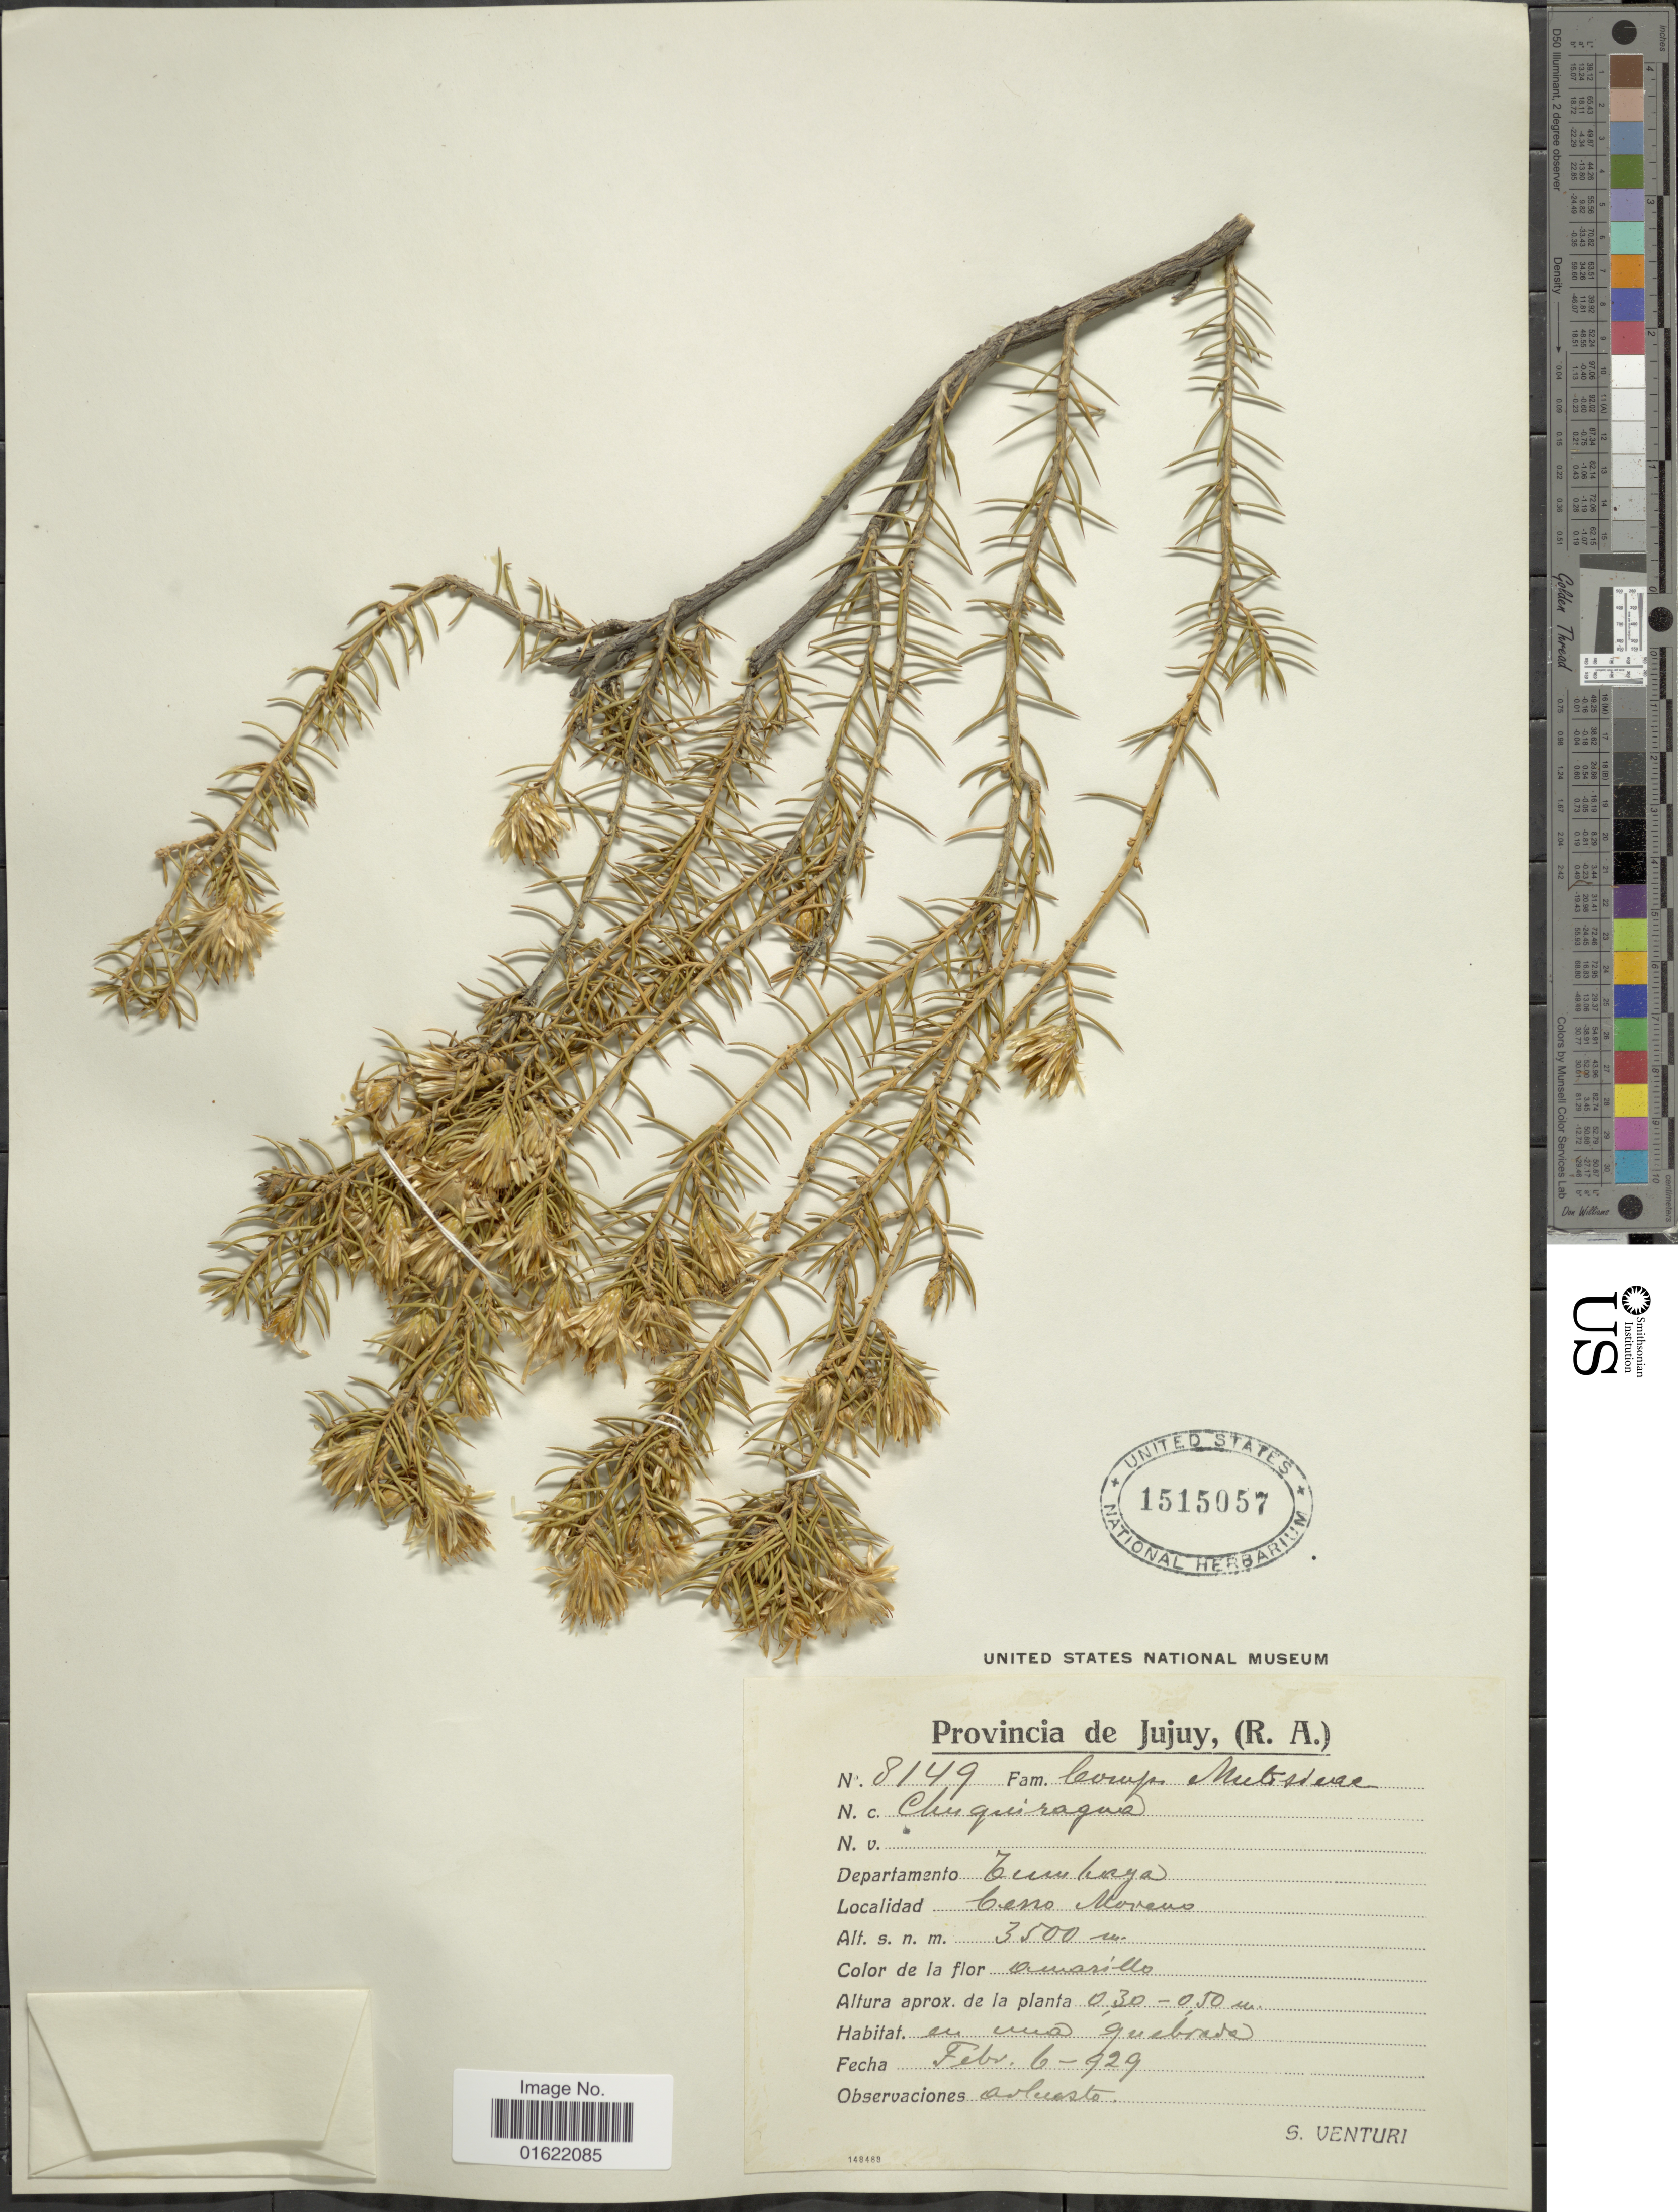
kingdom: Plantae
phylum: Tracheophyta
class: Magnoliopsida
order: Asterales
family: Asteraceae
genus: Chuquiraga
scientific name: Chuquiraga sp.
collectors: S. Venturi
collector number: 8149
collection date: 1929-02-06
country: Argentina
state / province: Jujuy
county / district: Tumbaya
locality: Cerro Moreno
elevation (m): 3500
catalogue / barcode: US 1515057